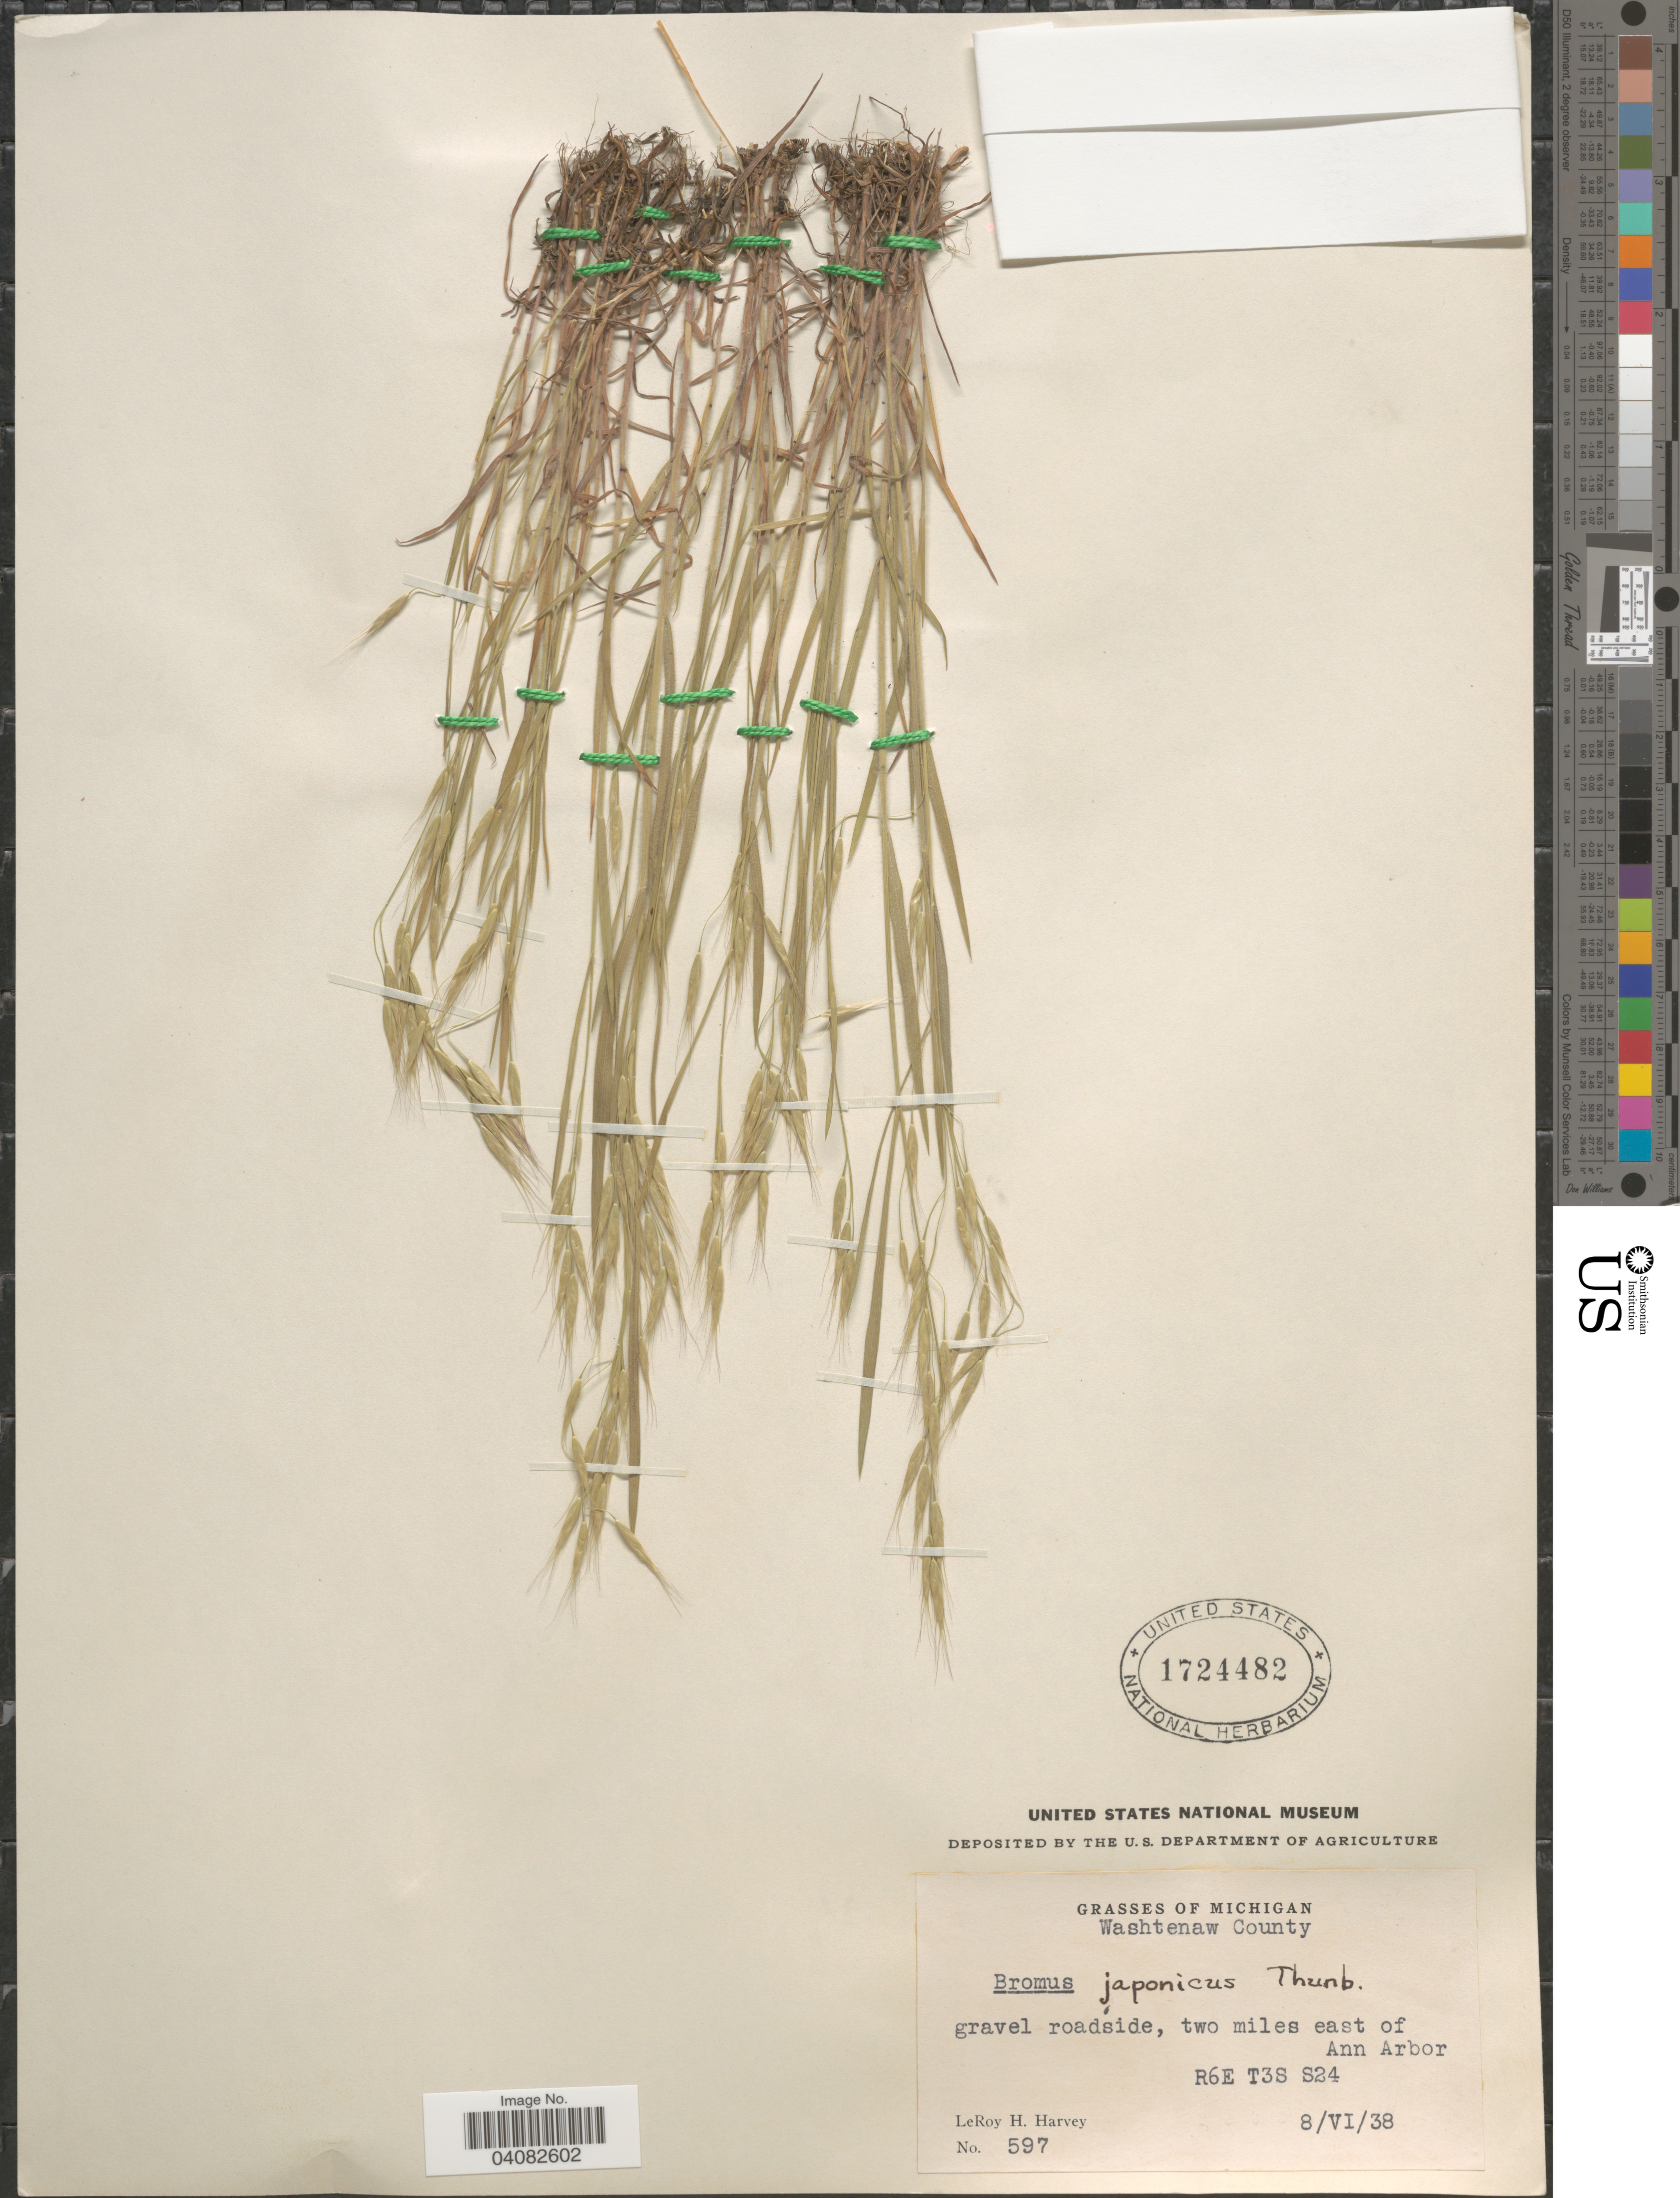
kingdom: Plantae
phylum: Tracheophyta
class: Liliopsida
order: Poales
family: Poaceae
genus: Bromus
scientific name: Bromus japonicus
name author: Houtt.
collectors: L. H. Harvey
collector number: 597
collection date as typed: Transcribed d/m/y: 8/6/38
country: United States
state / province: Michigan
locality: Washtenaw County. Gravel roadside, two miles east of Ann Arbor. R6E T3S S24.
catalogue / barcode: US 1724482